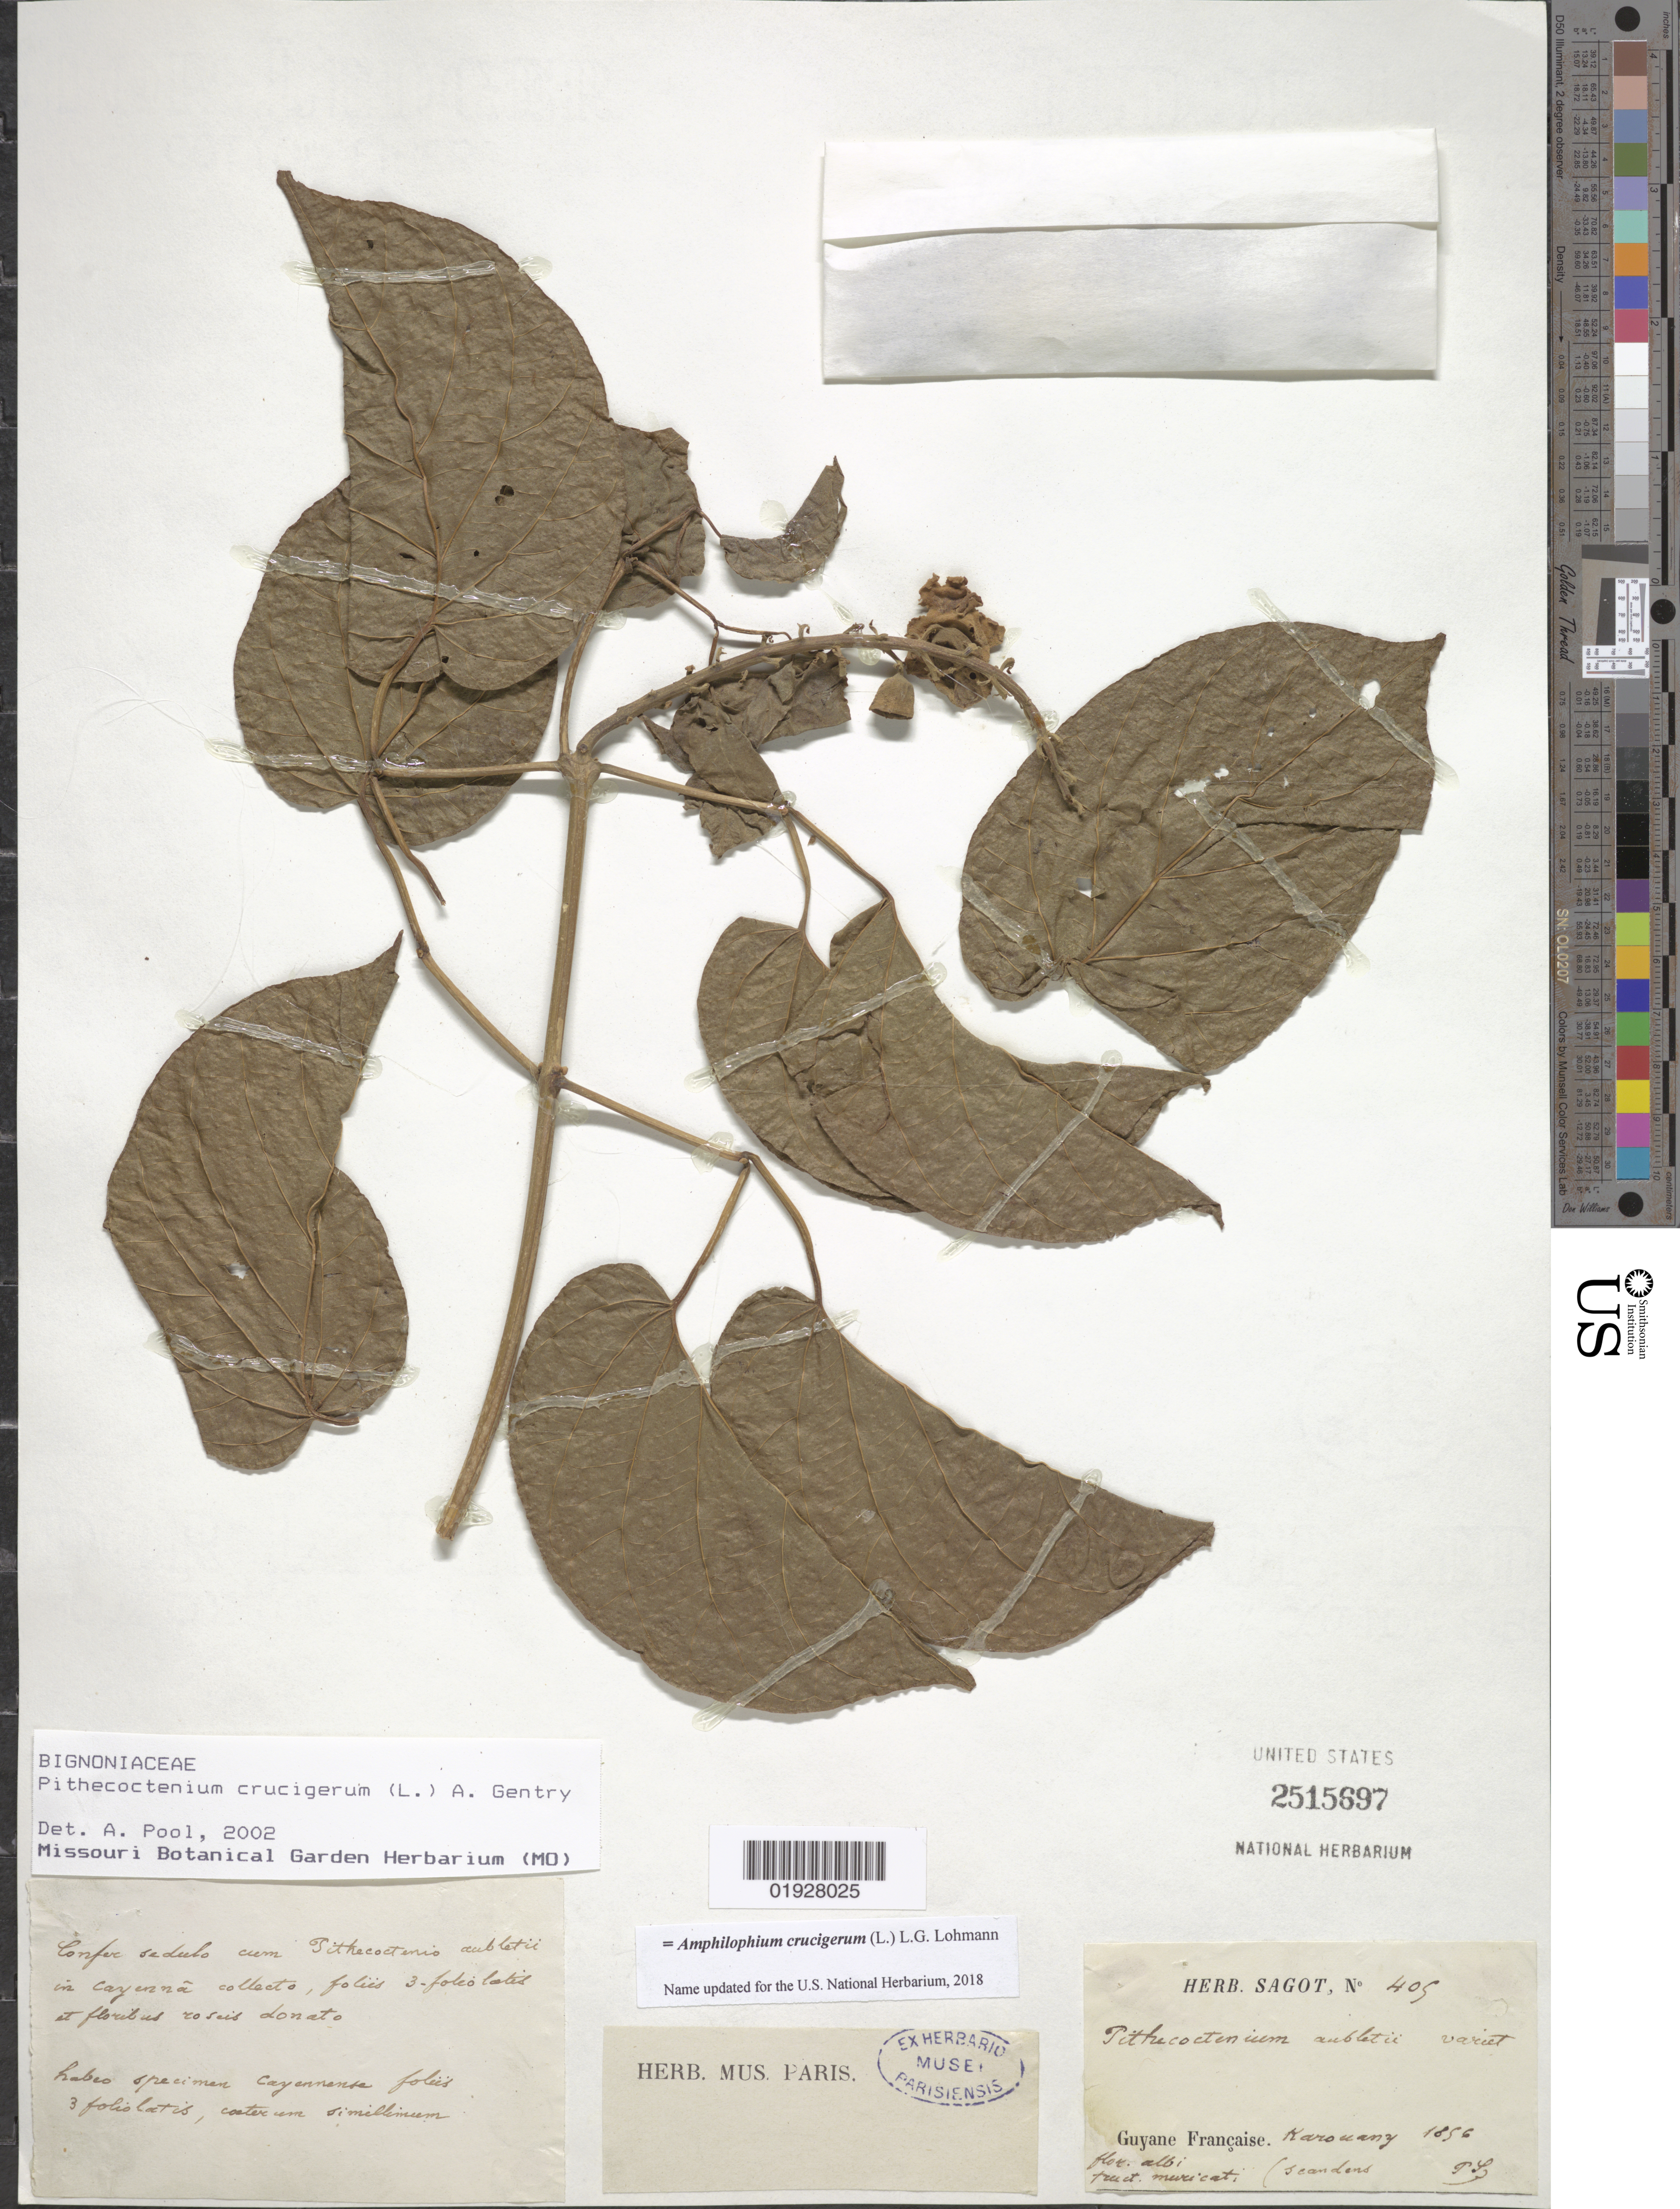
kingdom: Plantae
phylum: Tracheophyta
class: Magnoliopsida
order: Lamiales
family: Bignoniaceae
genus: Amphilophium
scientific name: Amphilophium crucigerum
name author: (L.) L.G. Lohmann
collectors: P. A. Sagot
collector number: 405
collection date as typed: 1856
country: French Guiana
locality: Korouany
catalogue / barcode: US 2515697